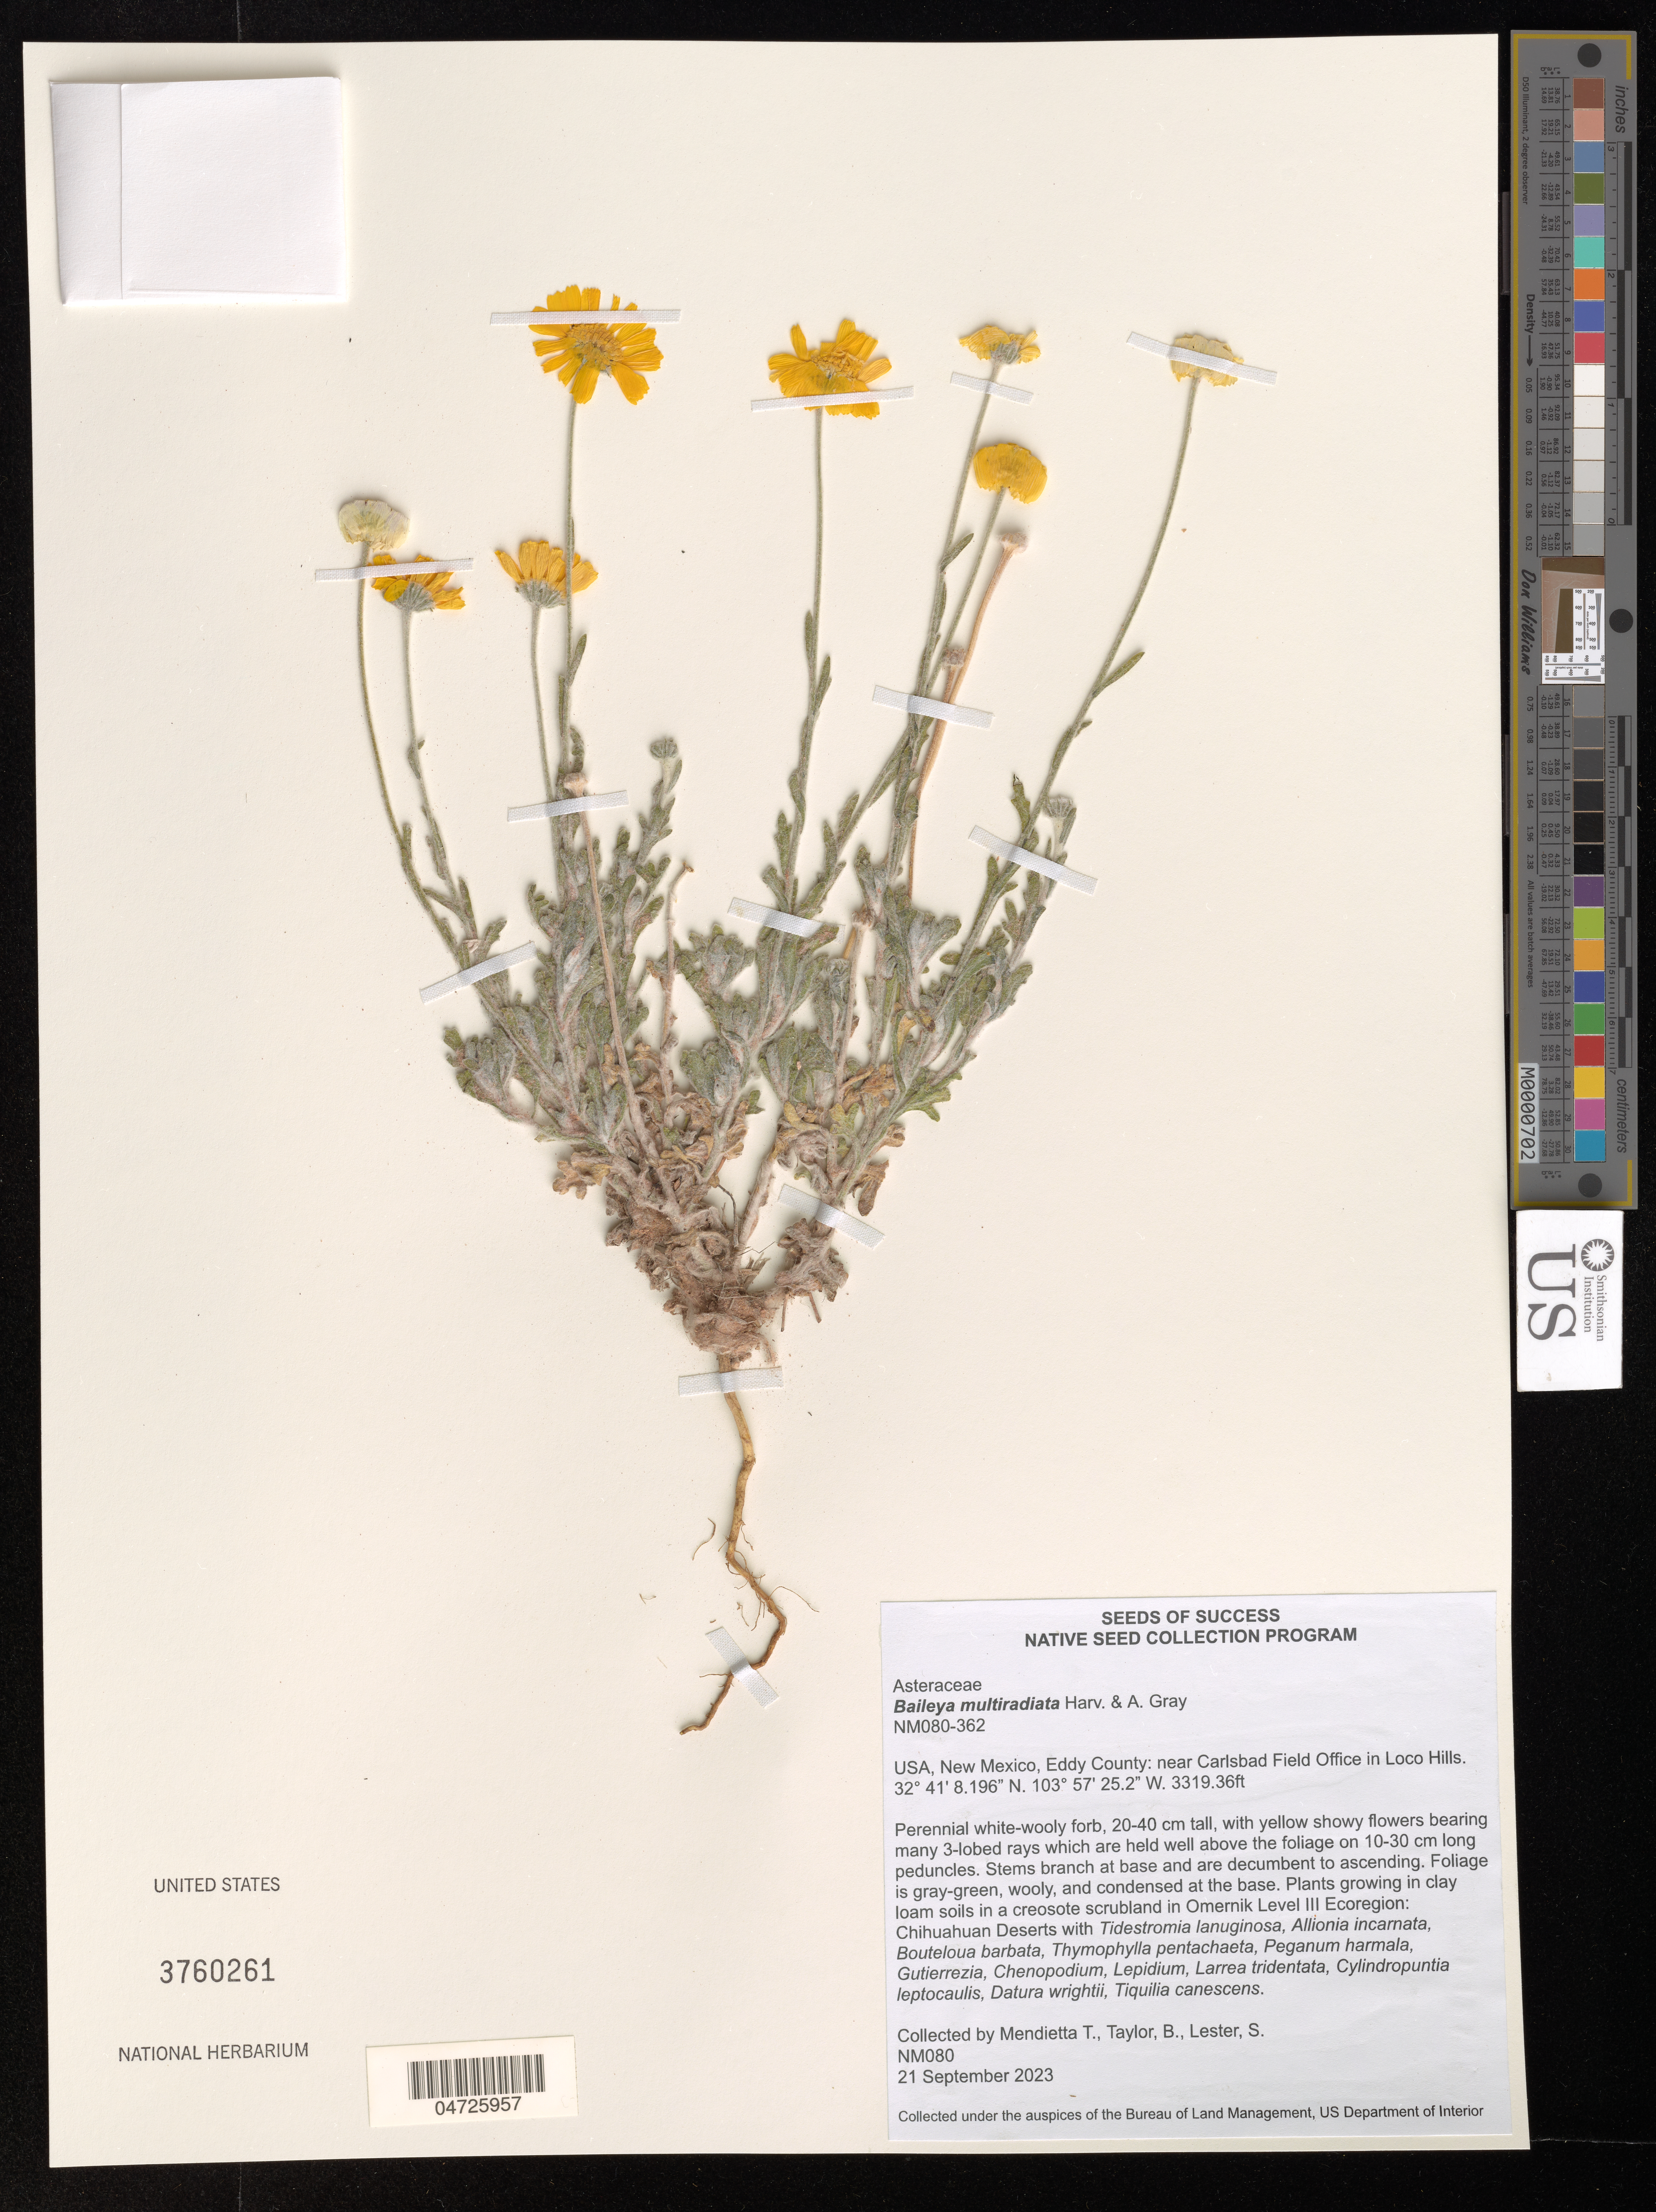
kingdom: Plantae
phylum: Tracheophyta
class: Magnoliopsida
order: Asterales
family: Asteraceae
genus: Baileya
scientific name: Baileya multiradiata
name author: Harv. & A. Gray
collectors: T. Mendietta & B. Taylor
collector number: NM080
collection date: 2023-09-21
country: United States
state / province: New Mexico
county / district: Eddy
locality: Eddy County: near Carlsbad Field Office in Loco Hills. Plants growing in clay loam soils in a creosote scrubland in Omernik Level III Ecoregion: Chihuahuan Deserts.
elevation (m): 1011.74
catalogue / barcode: US 3760261